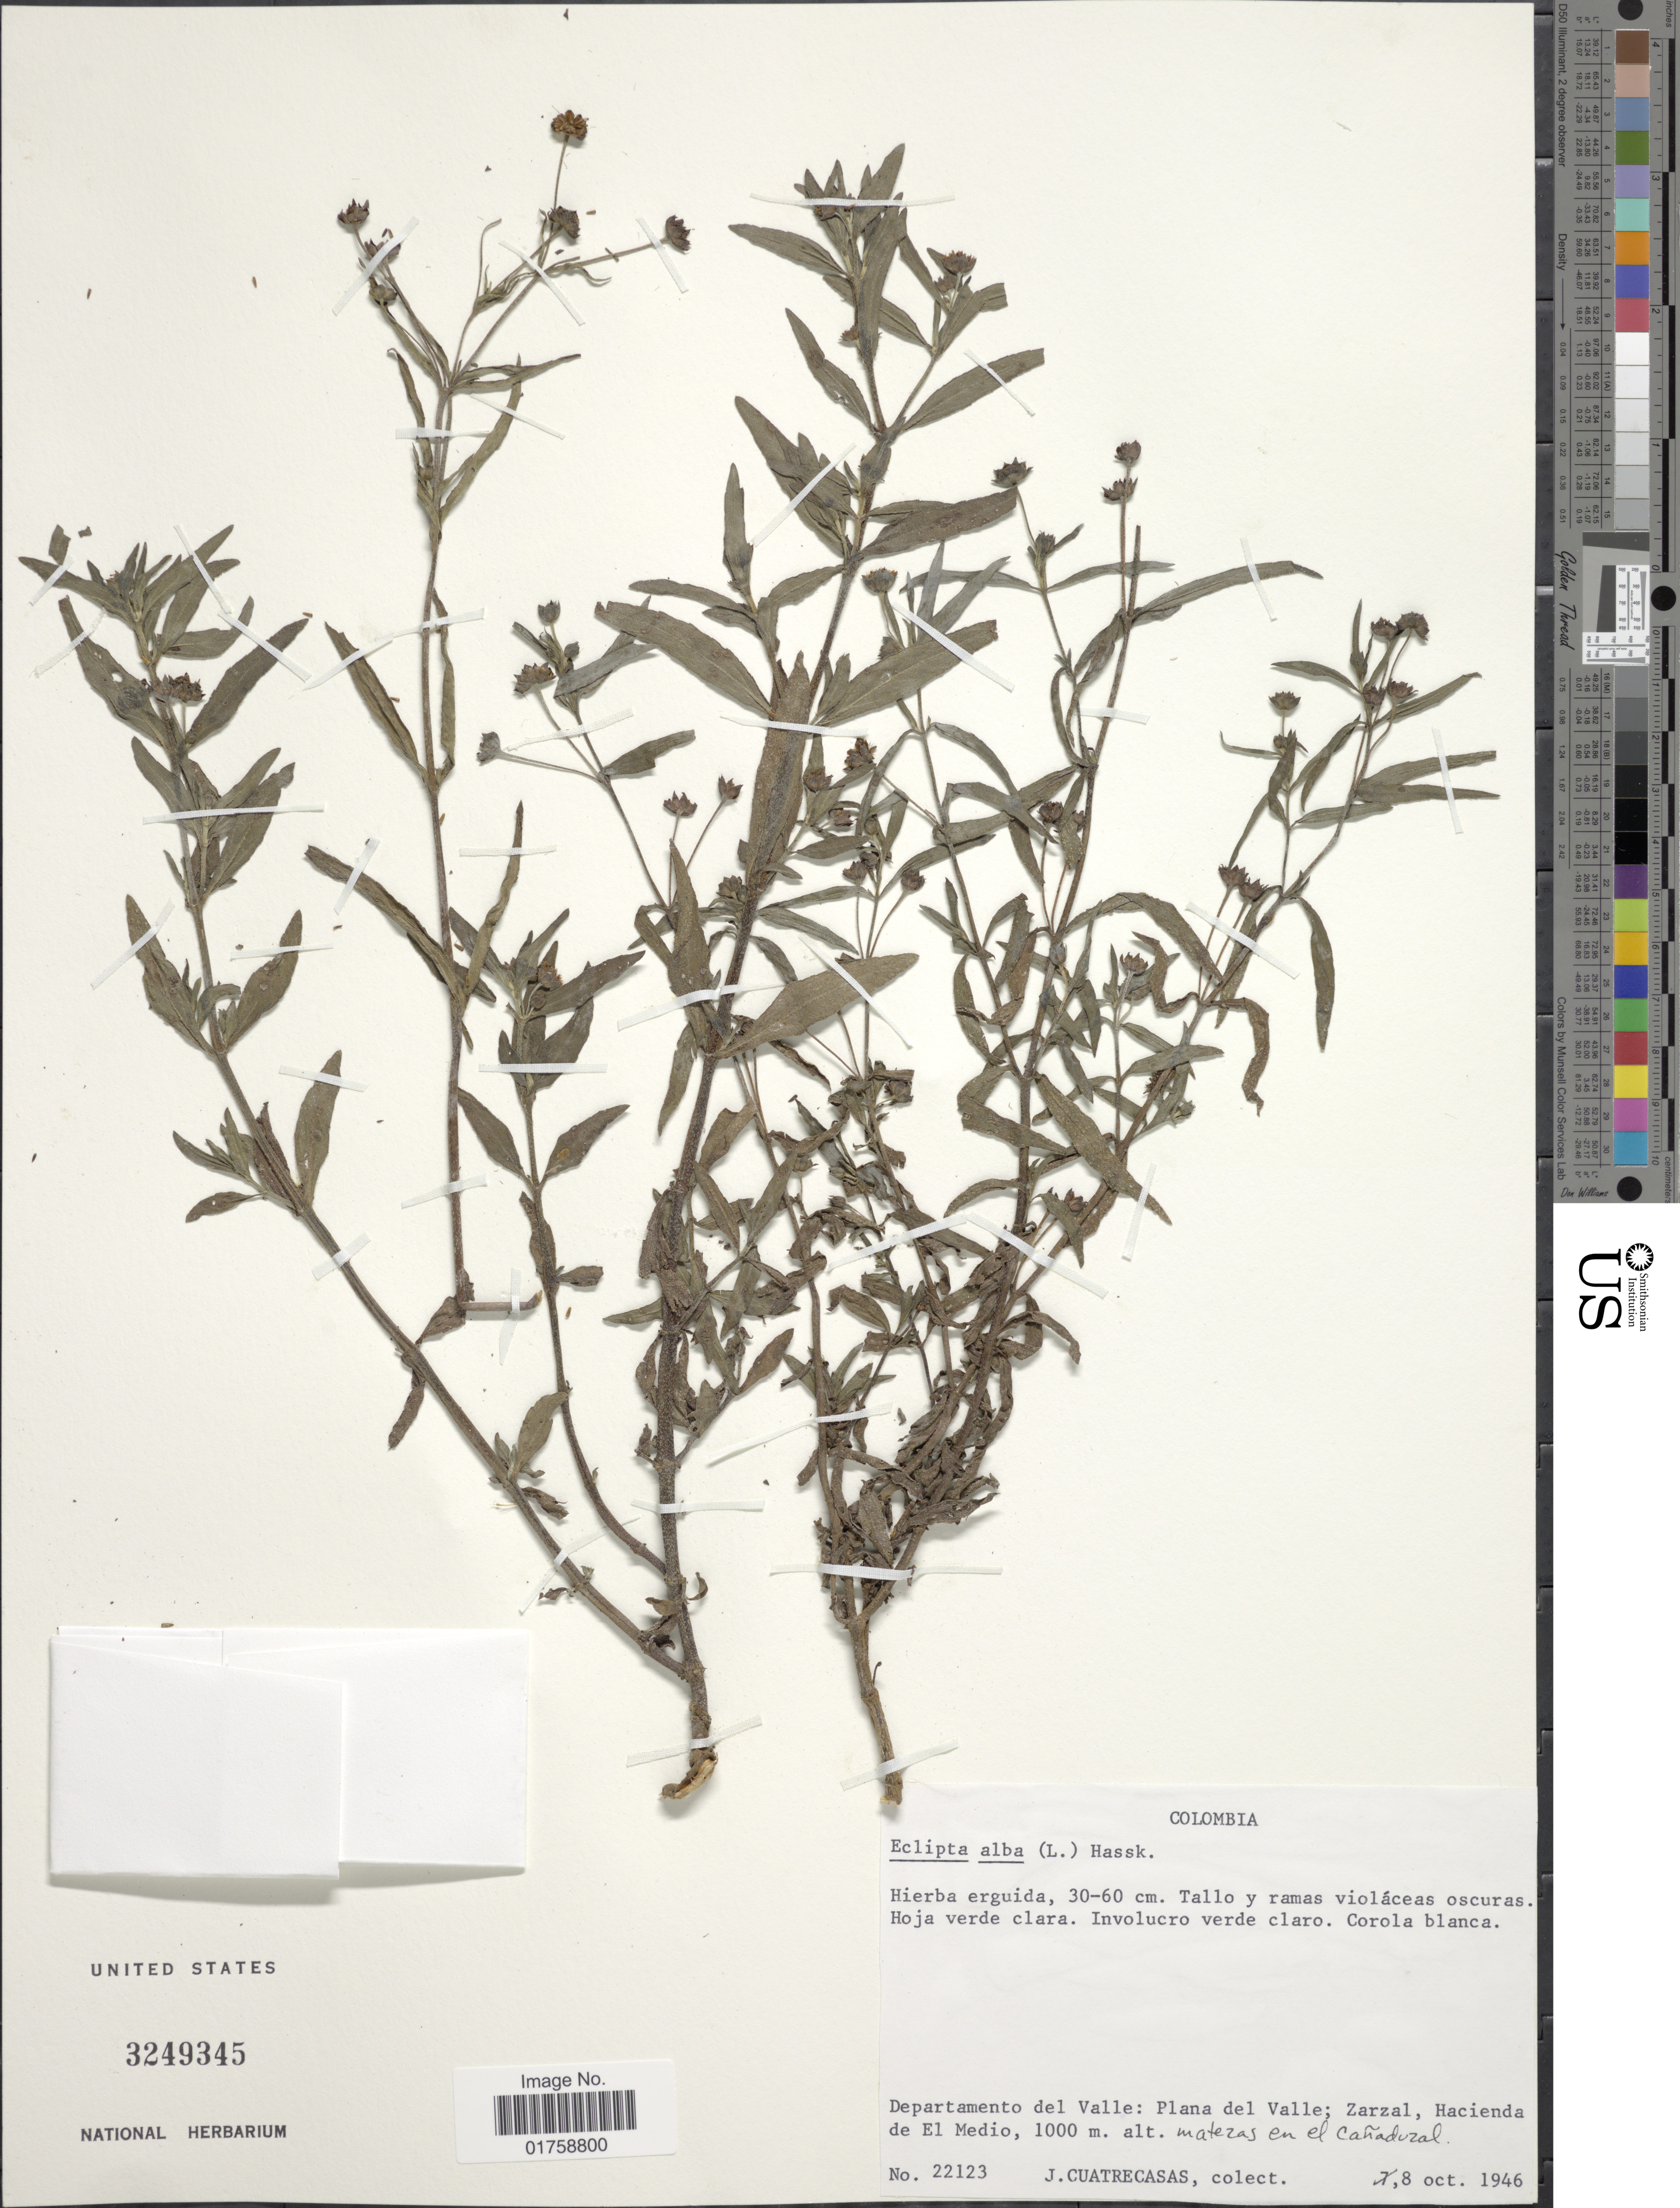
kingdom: Plantae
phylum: Tracheophyta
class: Magnoliopsida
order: Asterales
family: Asteraceae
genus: Eclipta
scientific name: Eclipta sp.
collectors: J. Cuatrecasas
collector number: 22123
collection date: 1946-10-08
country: Colombia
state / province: Valle del Cauca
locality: Colombia. Departamento del Valle: Plana del Valle; Zarzal, Hacienda de El Medio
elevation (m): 1000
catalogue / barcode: US 3249345